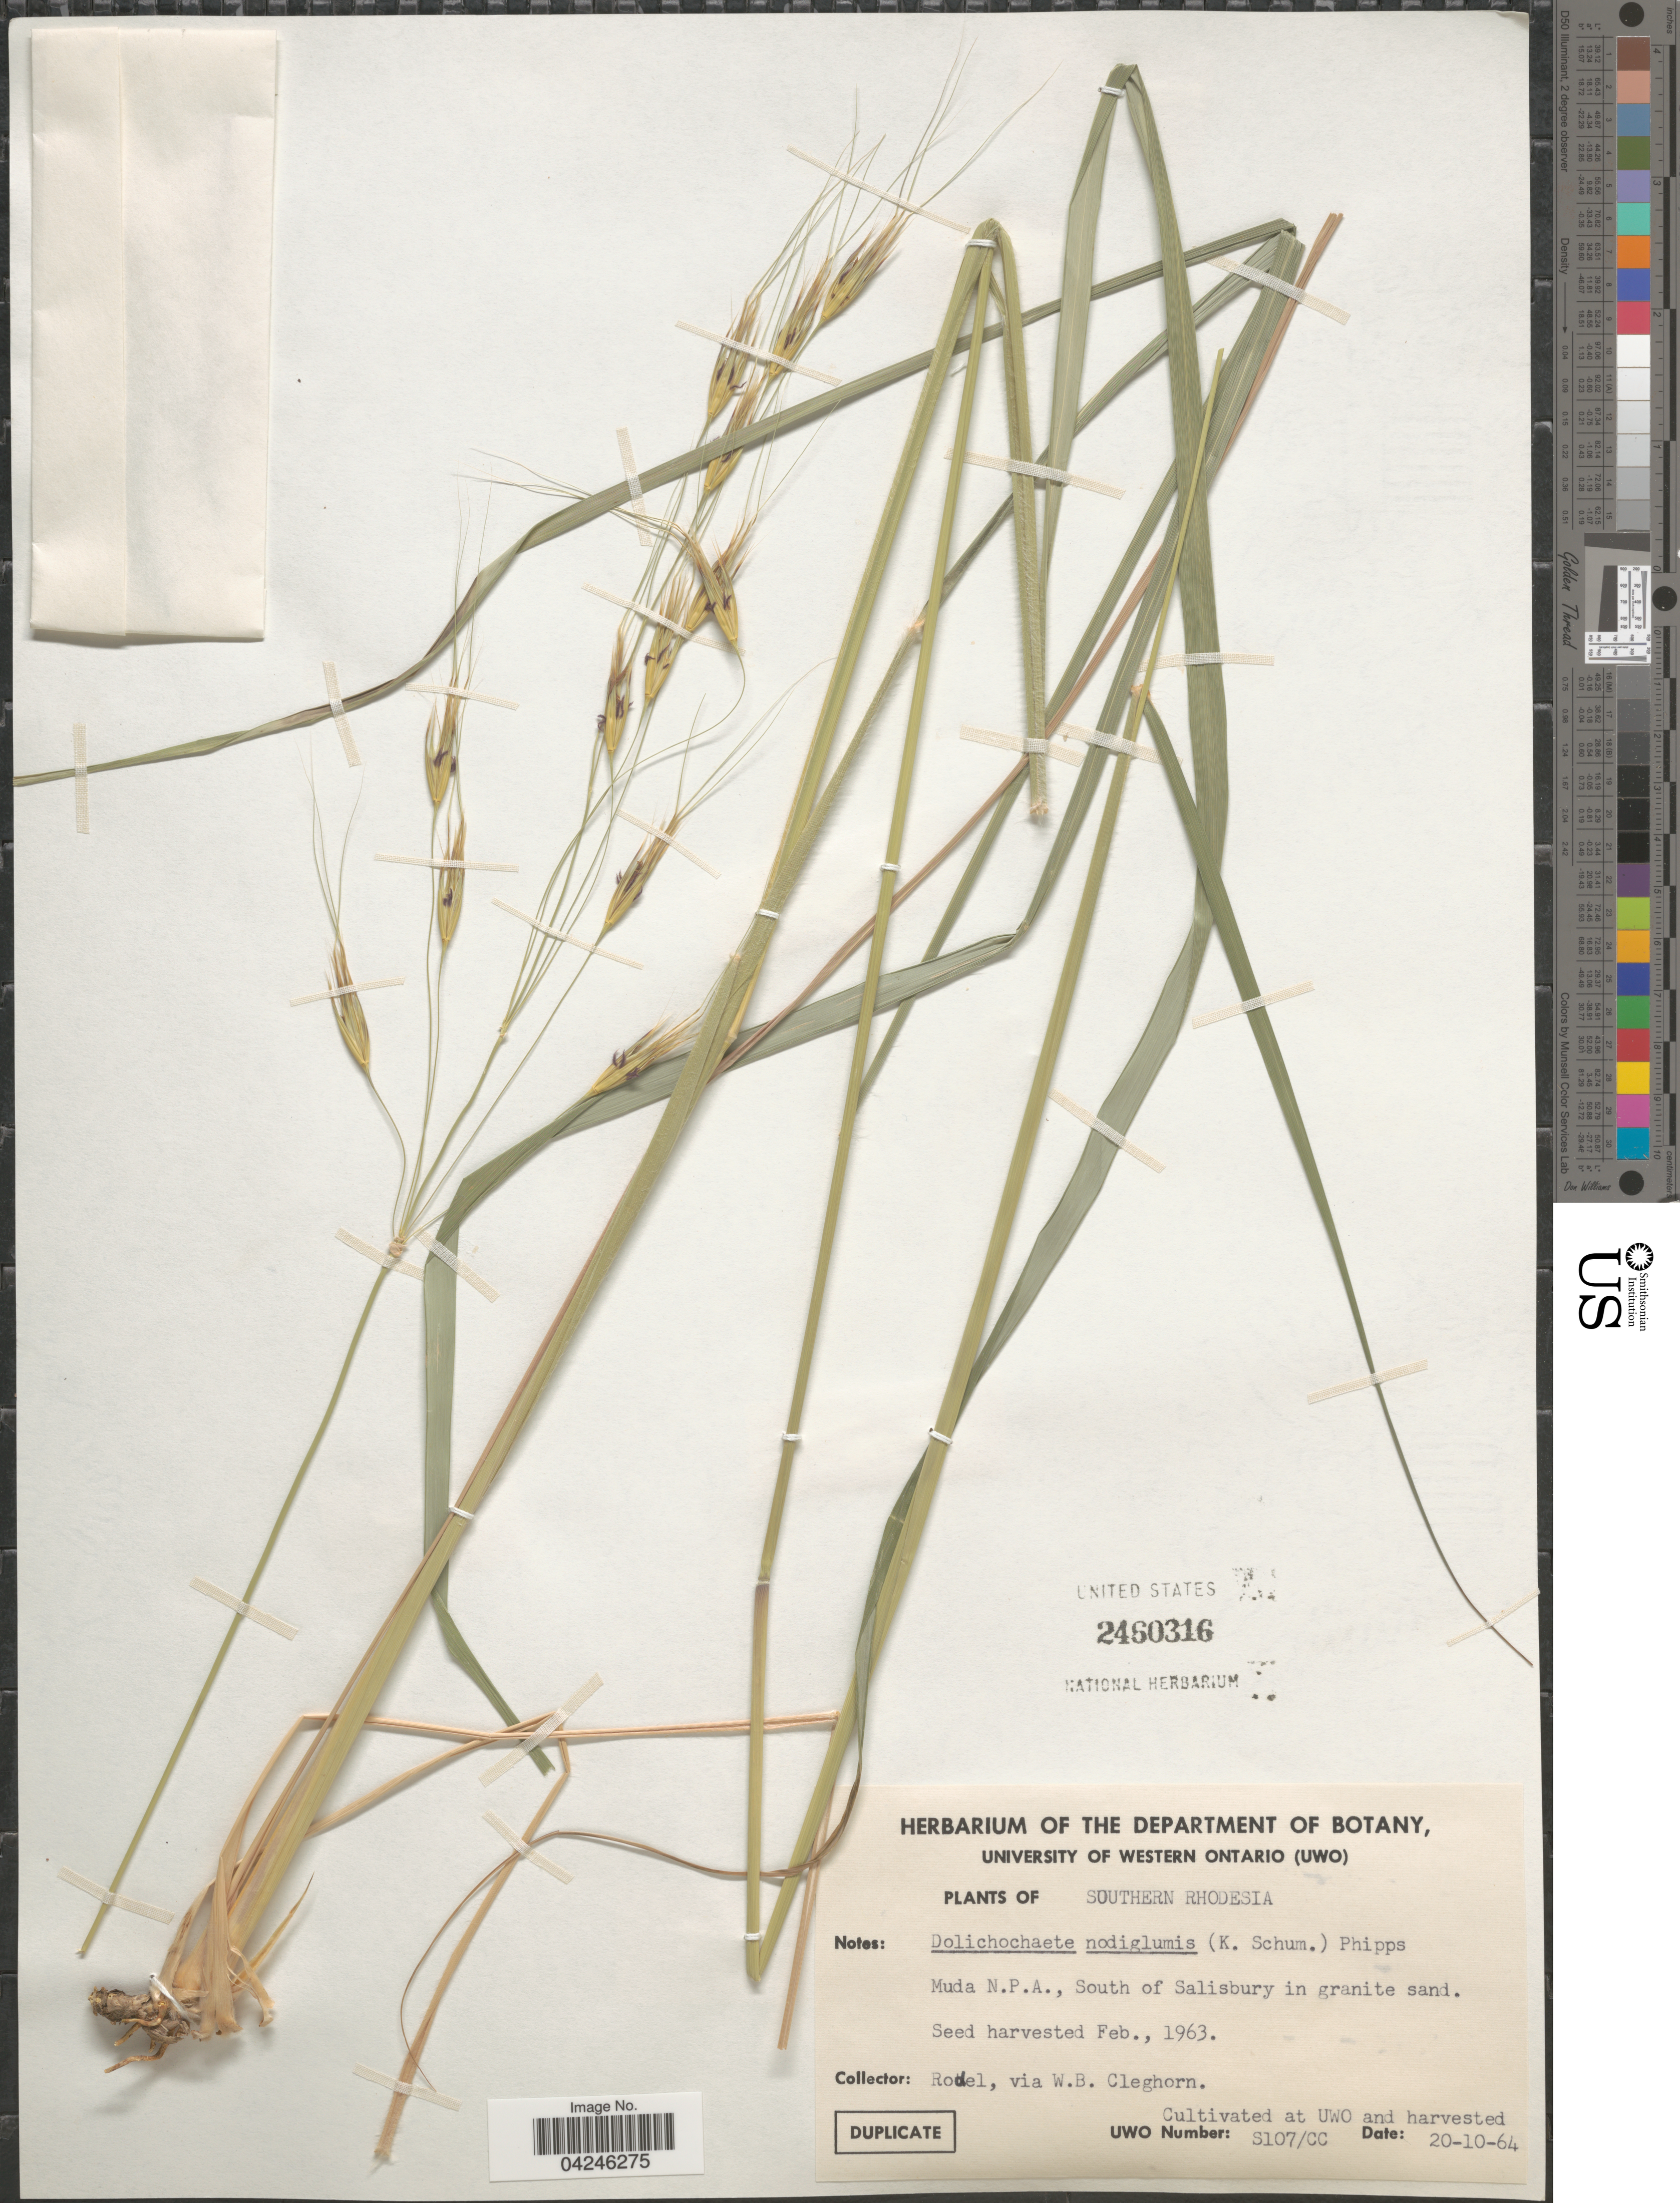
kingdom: Plantae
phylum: Tracheophyta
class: Liliopsida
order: Poales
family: Poaceae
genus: Tristachya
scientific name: Tristachya nodiglumis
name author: K. Schum.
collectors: Cleghorn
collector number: S107/CC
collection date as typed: Transcribed d/m/y: 20/10/64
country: Canada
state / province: Ontario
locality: At UWO and harvested.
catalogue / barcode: US 2460316